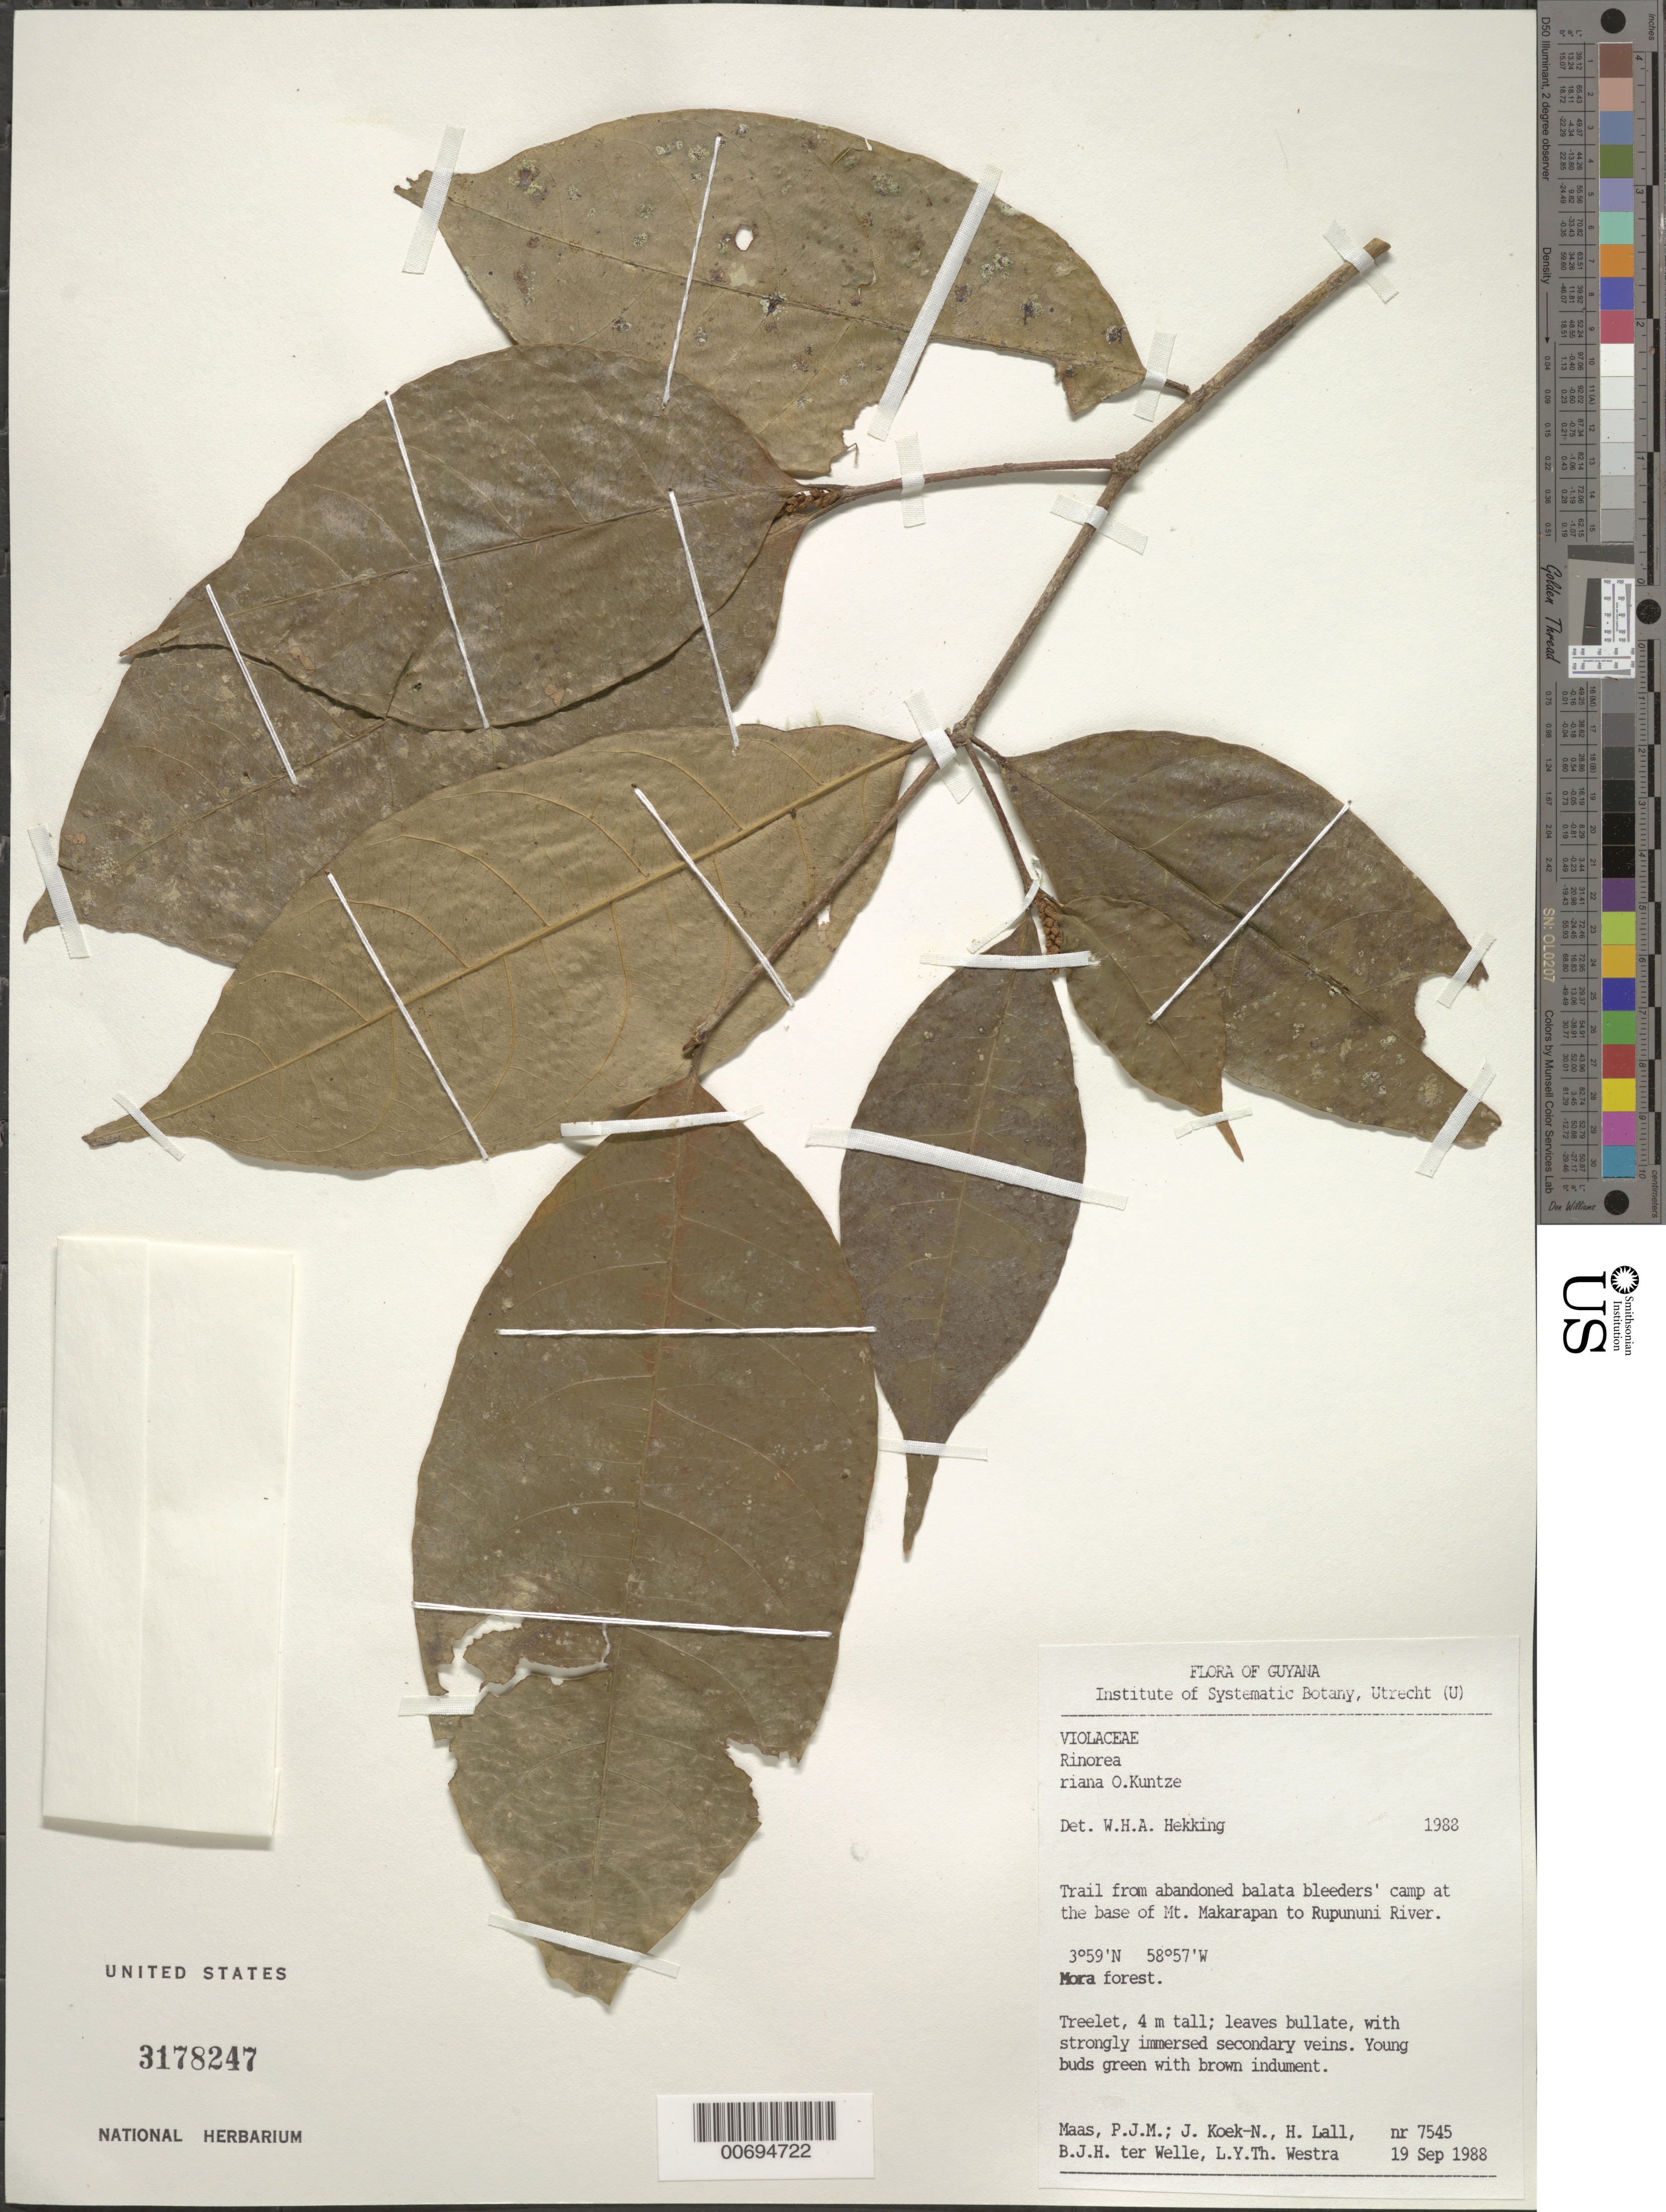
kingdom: Plantae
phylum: Tracheophyta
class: Magnoliopsida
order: Malpighiales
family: Violaceae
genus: Rinorea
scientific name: Rinorea riana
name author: Kuntze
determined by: Hekking, W. H. A.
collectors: P. Maas, J. Koek-Noorman, H. Lall, B. Welle & L. Y. T. Westra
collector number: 7545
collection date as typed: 19-Sep-88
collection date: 1988-09-19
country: Guyana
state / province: U. Takutu-U. Essequibo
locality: Mt. Makarapan, trail from abandoned balata bleeder camp to top of mt.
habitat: Mora forest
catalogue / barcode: US 3178247